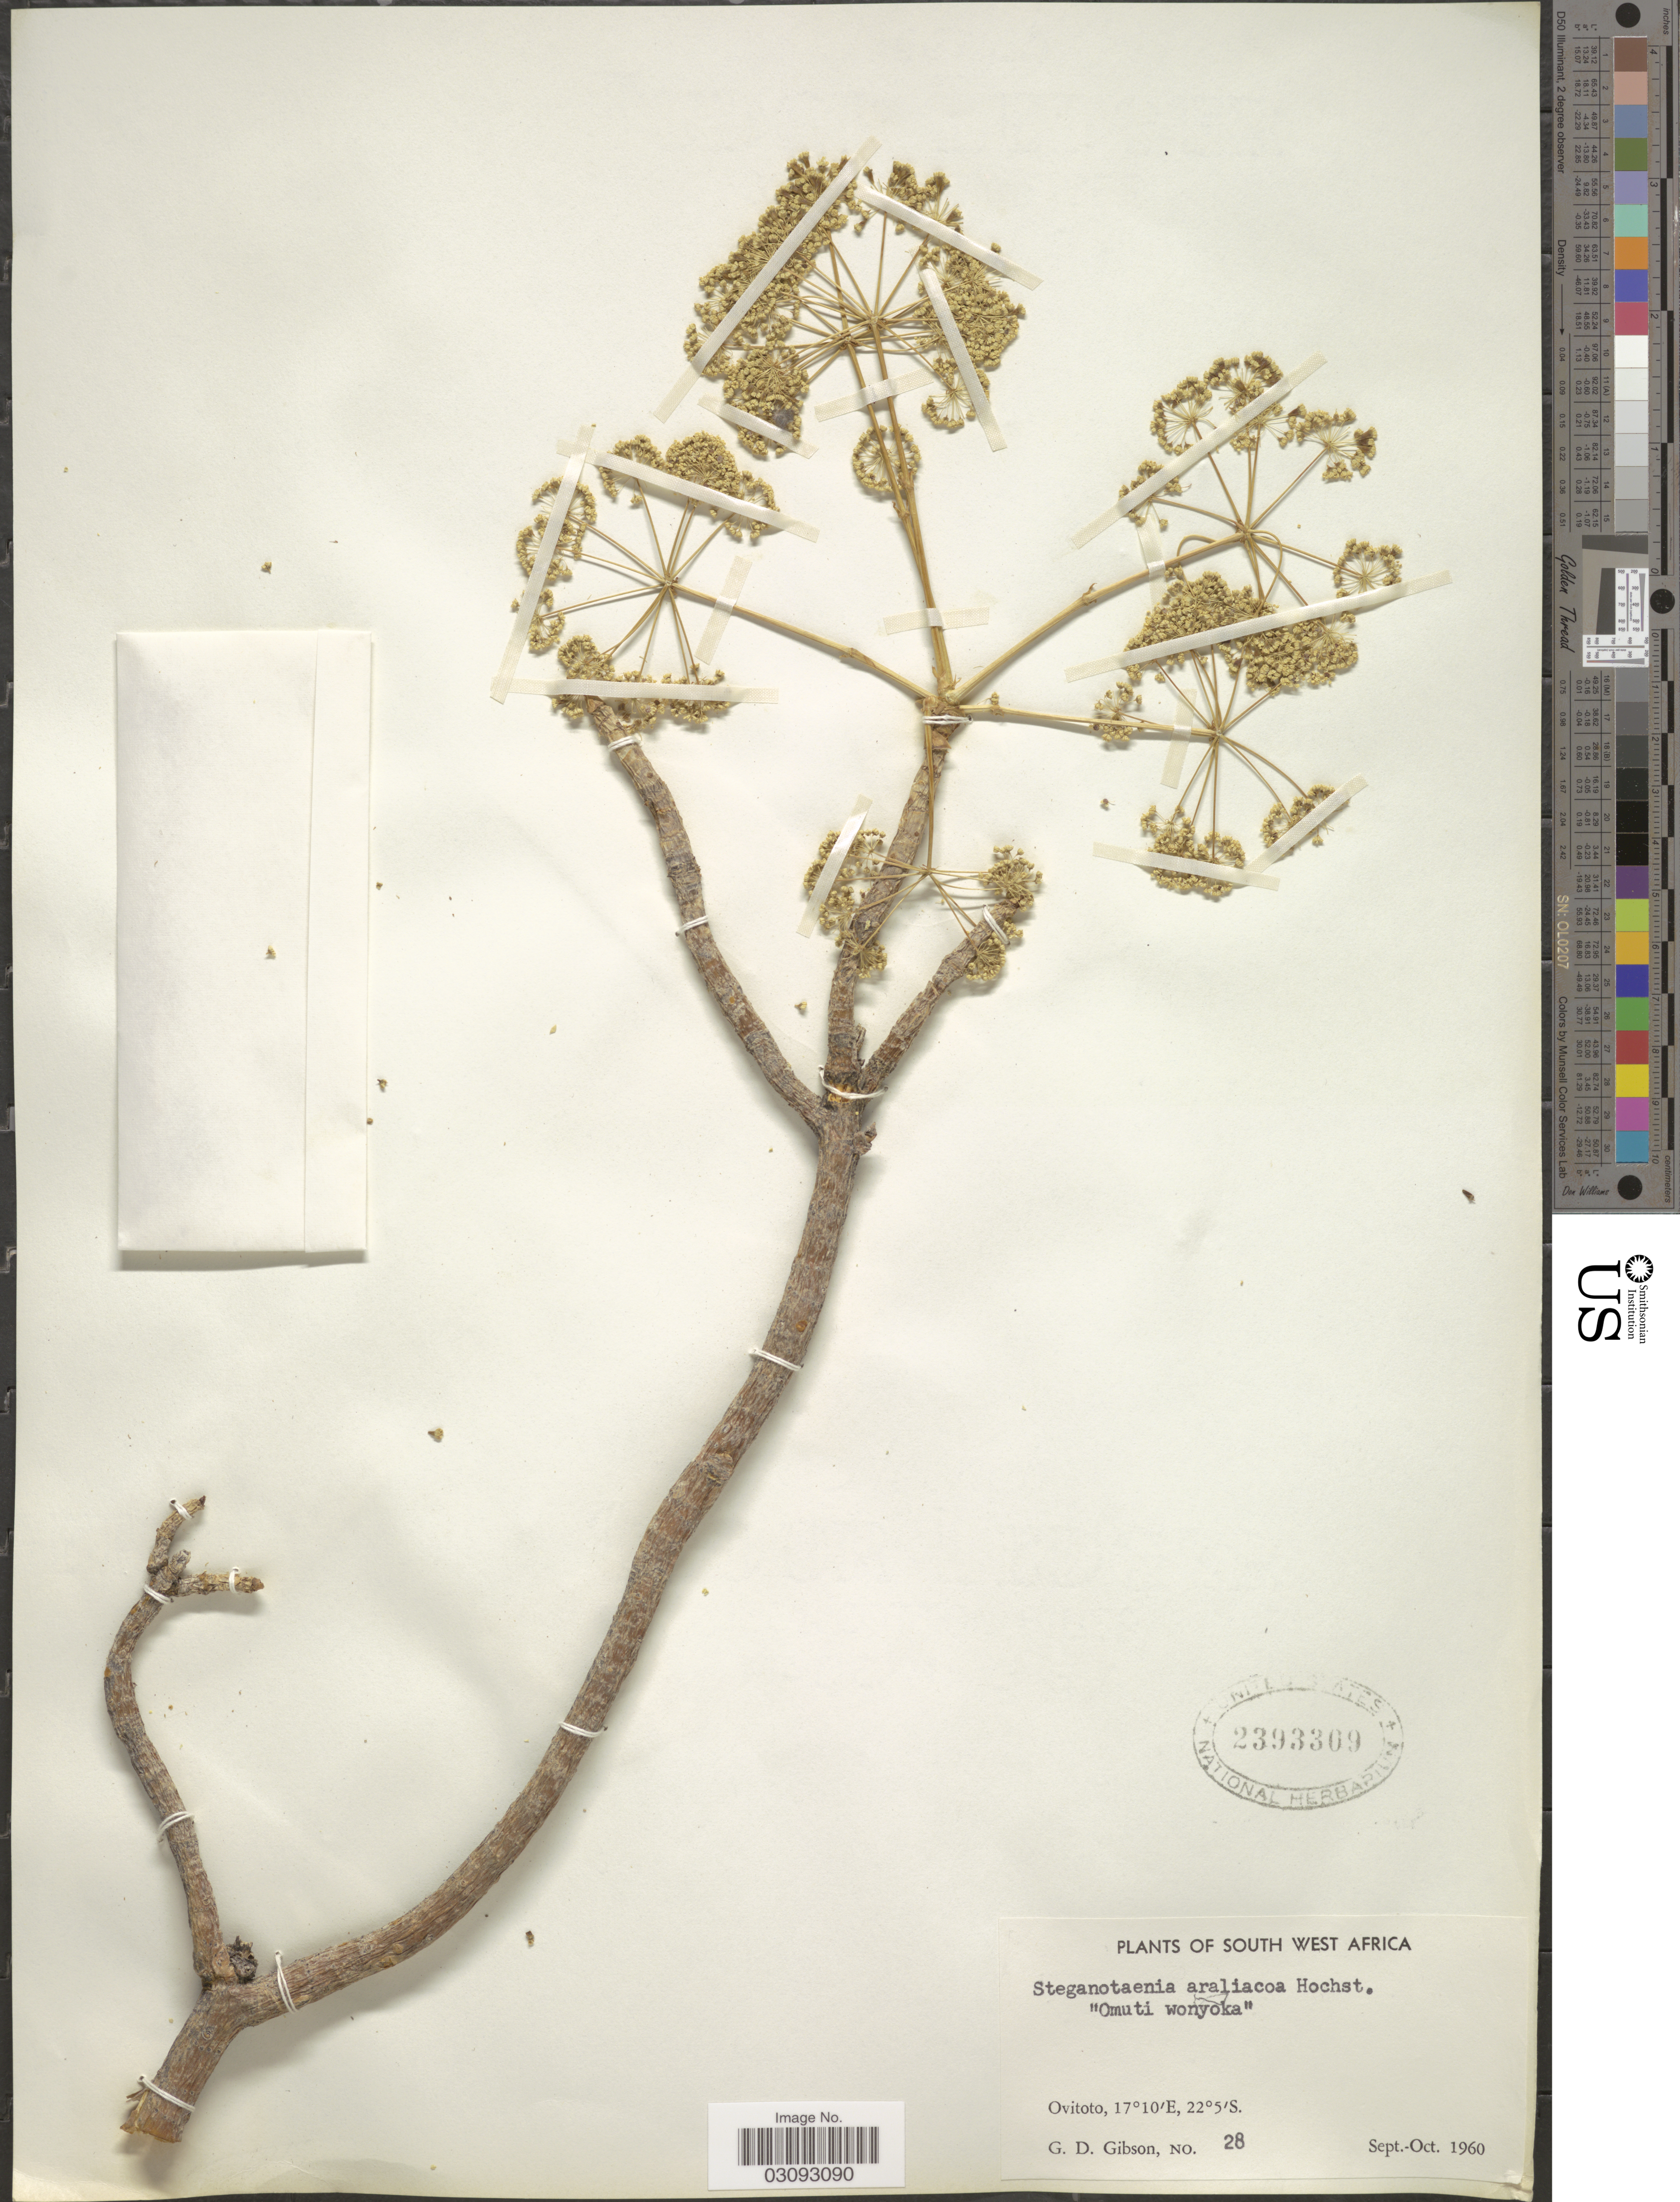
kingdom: Plantae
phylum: Tracheophyta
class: Magnoliopsida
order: Apiales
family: Apiaceae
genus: Peucedanum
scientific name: Peucedanum araliaceum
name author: (Hochst.) Benth. & Hook. f. ex Vatke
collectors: G. D. Gibson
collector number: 28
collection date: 1960-09/1960-10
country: Namibia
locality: South West Africa. Ovitoto.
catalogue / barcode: US 2393309